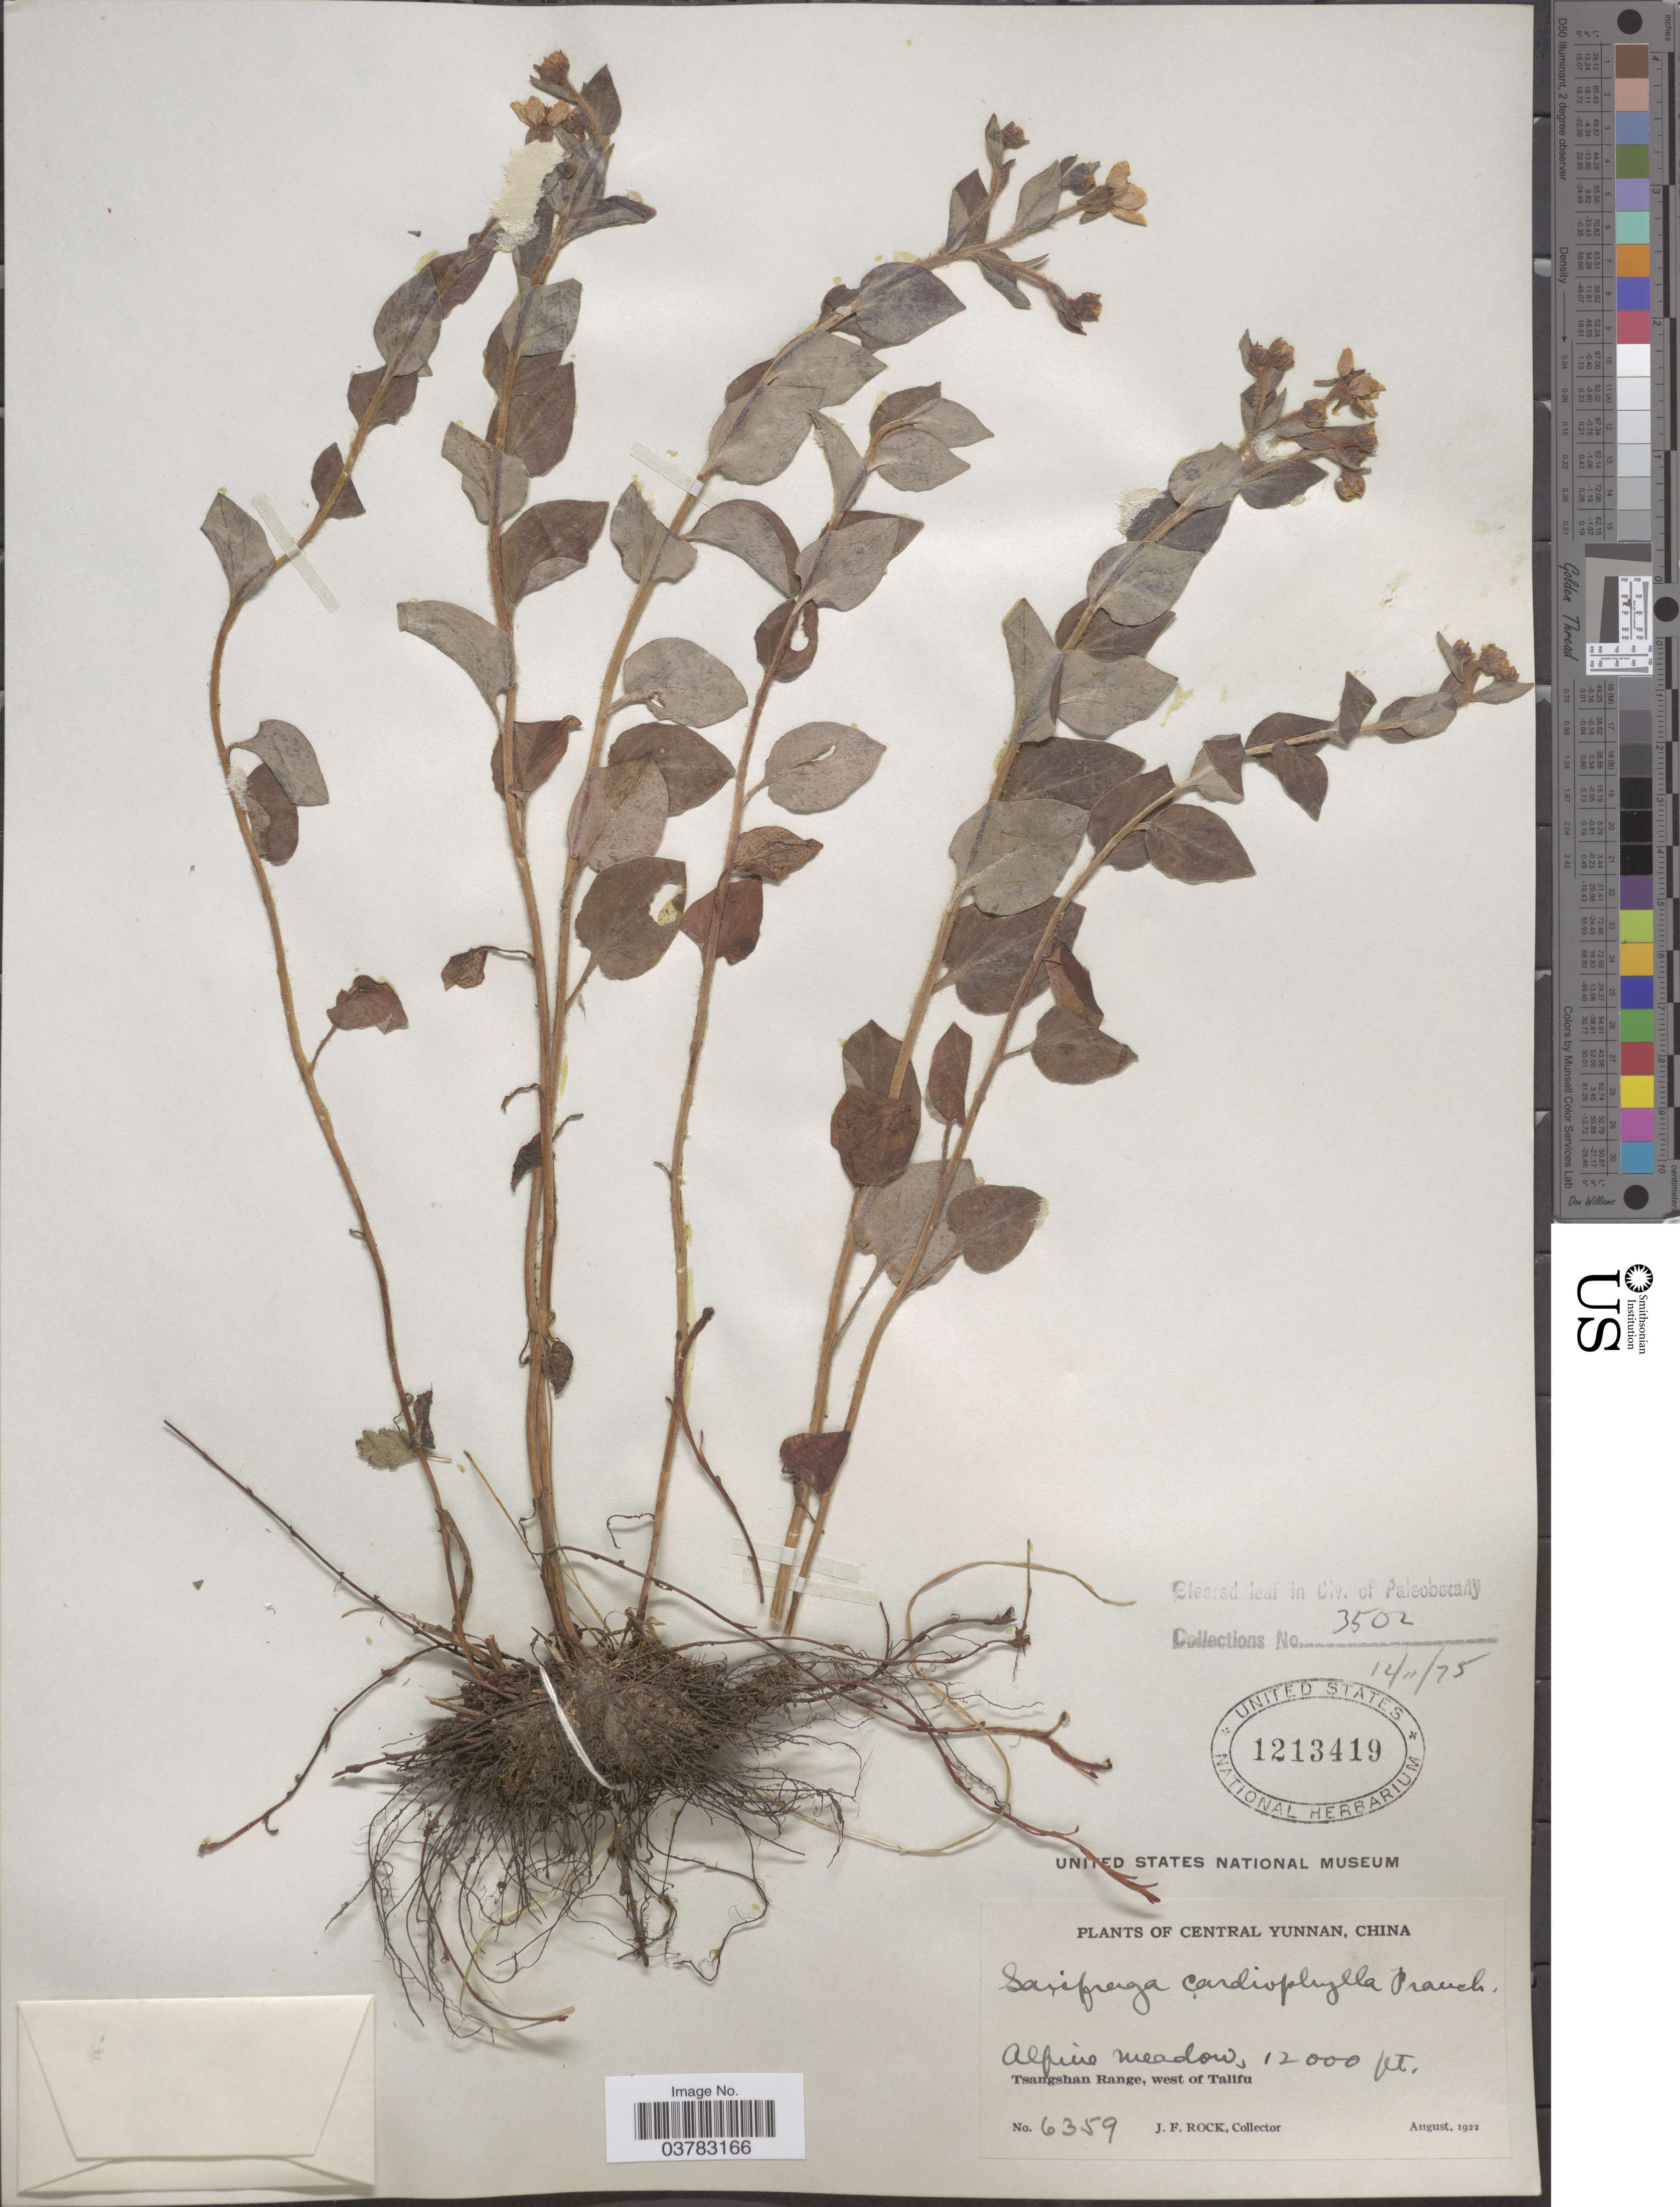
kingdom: Plantae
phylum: Tracheophyta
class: Magnoliopsida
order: Saxifragales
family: Saxifragaceae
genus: Saxifraga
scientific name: Saxifraga cardiophylla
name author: Franch.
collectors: J. Rock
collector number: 6359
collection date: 1922-08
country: China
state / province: Yunnan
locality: Central Yunnan. Alpine meadow. Tsangshan Range, west of Talifu.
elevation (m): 3658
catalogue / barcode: US 1213419